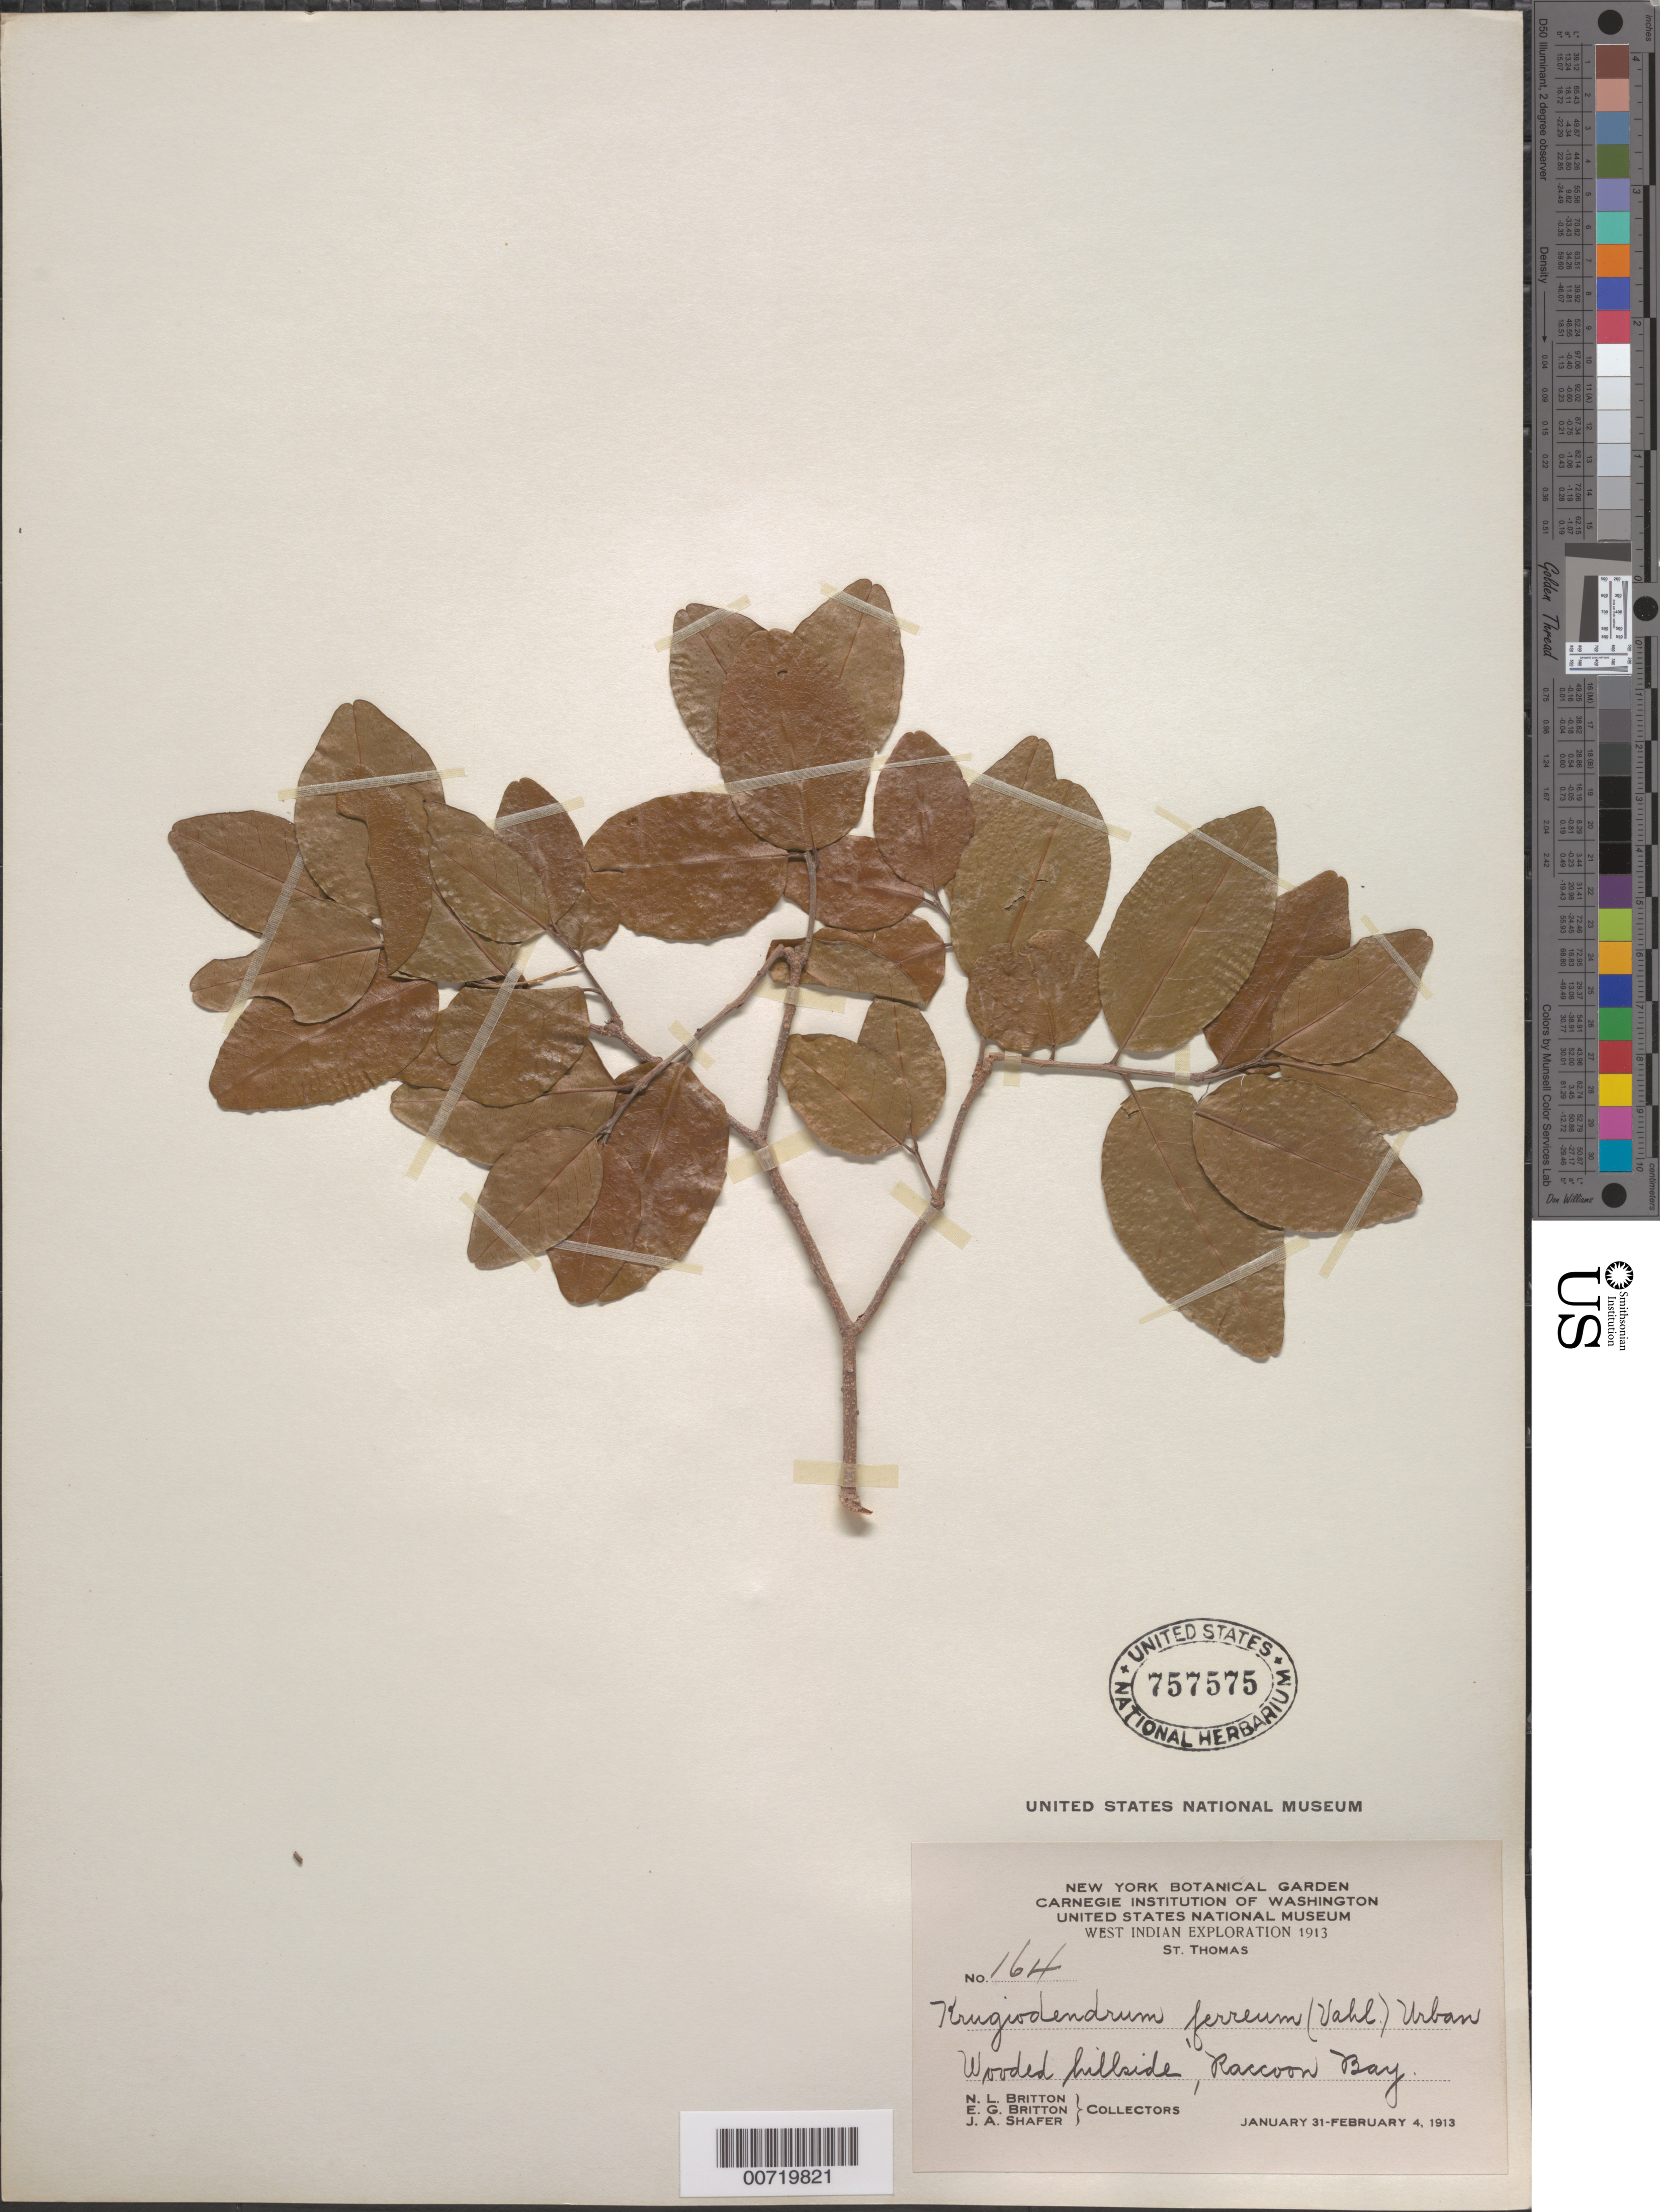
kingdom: Plantae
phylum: Tracheophyta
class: Magnoliopsida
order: Rosales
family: Rhamnaceae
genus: Krugiodendron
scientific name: Krugiodendron ferreum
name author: (Vahl) Urb.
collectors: N. Britton, E. G. Britton & J. A. Shafer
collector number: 164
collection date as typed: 31 Jan 1913 to 04 Feb 1913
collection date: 1913-01-31/1913-02-04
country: U.S. Virgin Islands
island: St. Thomas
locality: Raccoon Bay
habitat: Wooded hillside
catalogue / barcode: US 757575